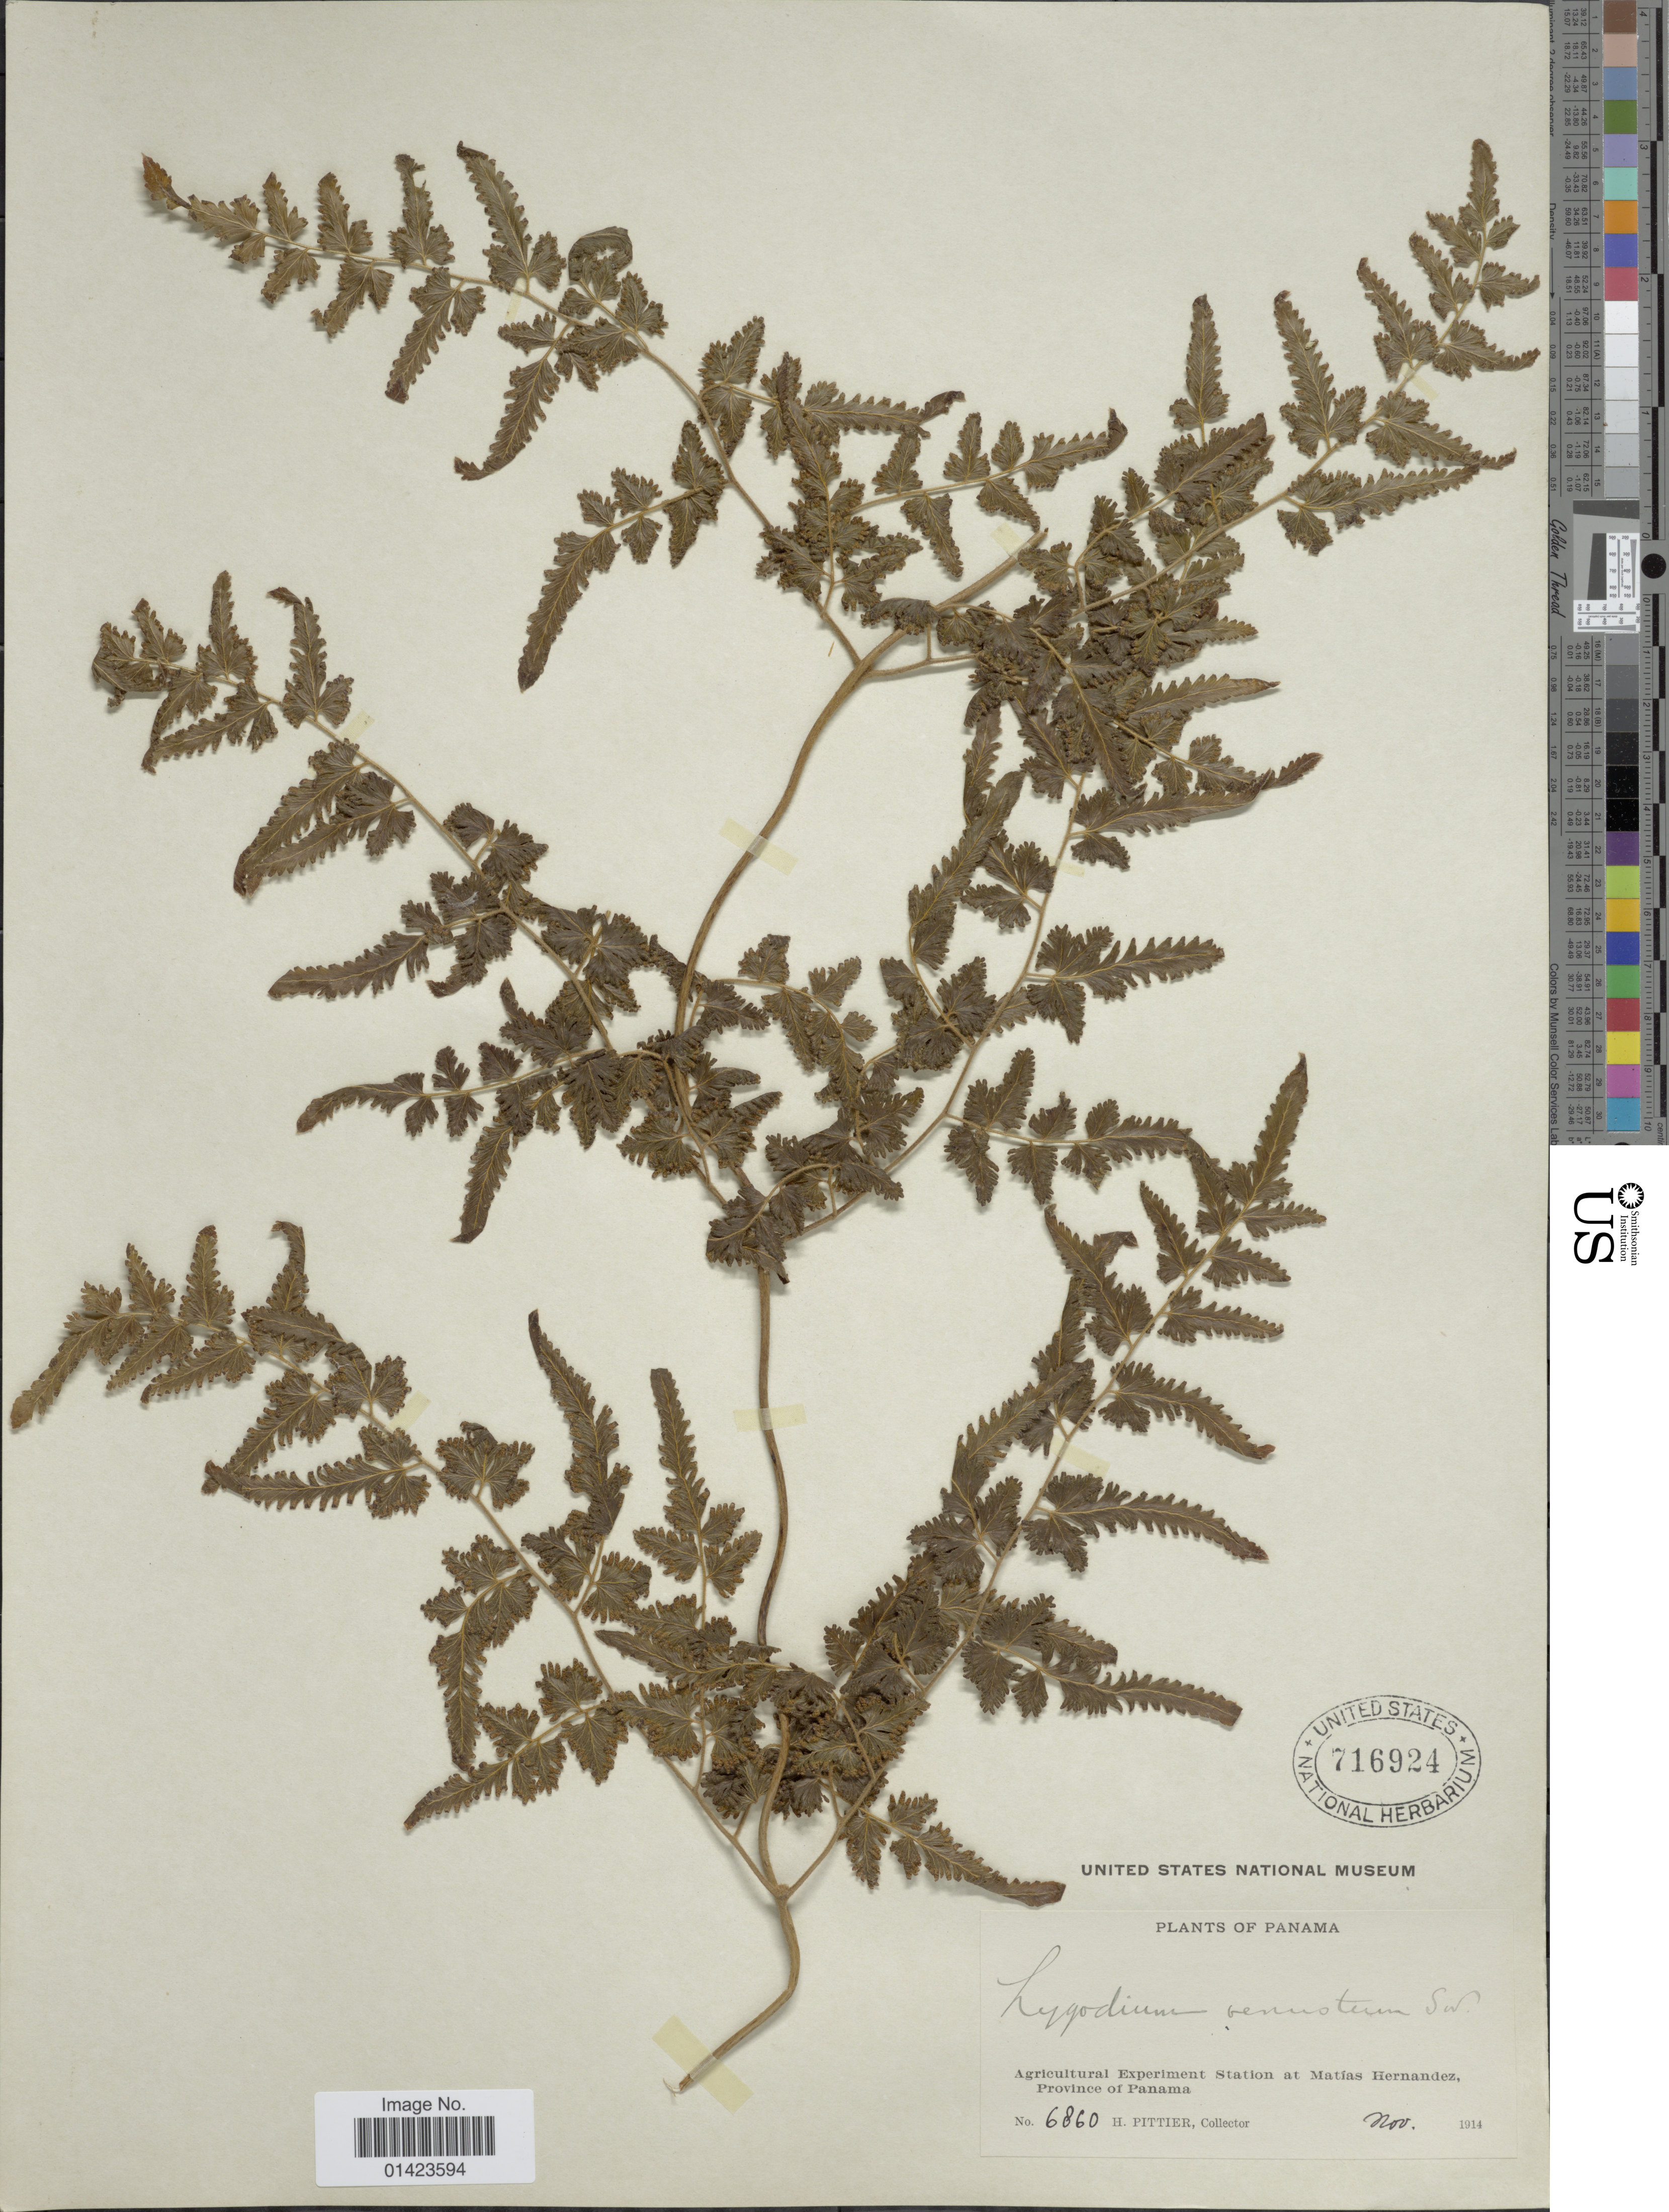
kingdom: Plantae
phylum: Tracheophyta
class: Polypodiopsida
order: Schizaeales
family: Lygodiaceae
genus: Lygodium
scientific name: Lygodium venustum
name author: Sw.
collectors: H. F. Pittier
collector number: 6860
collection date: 1914-11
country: Panama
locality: Agricultural Experiment Station at Matias Hernandez, Province of Panama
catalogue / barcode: US 716924